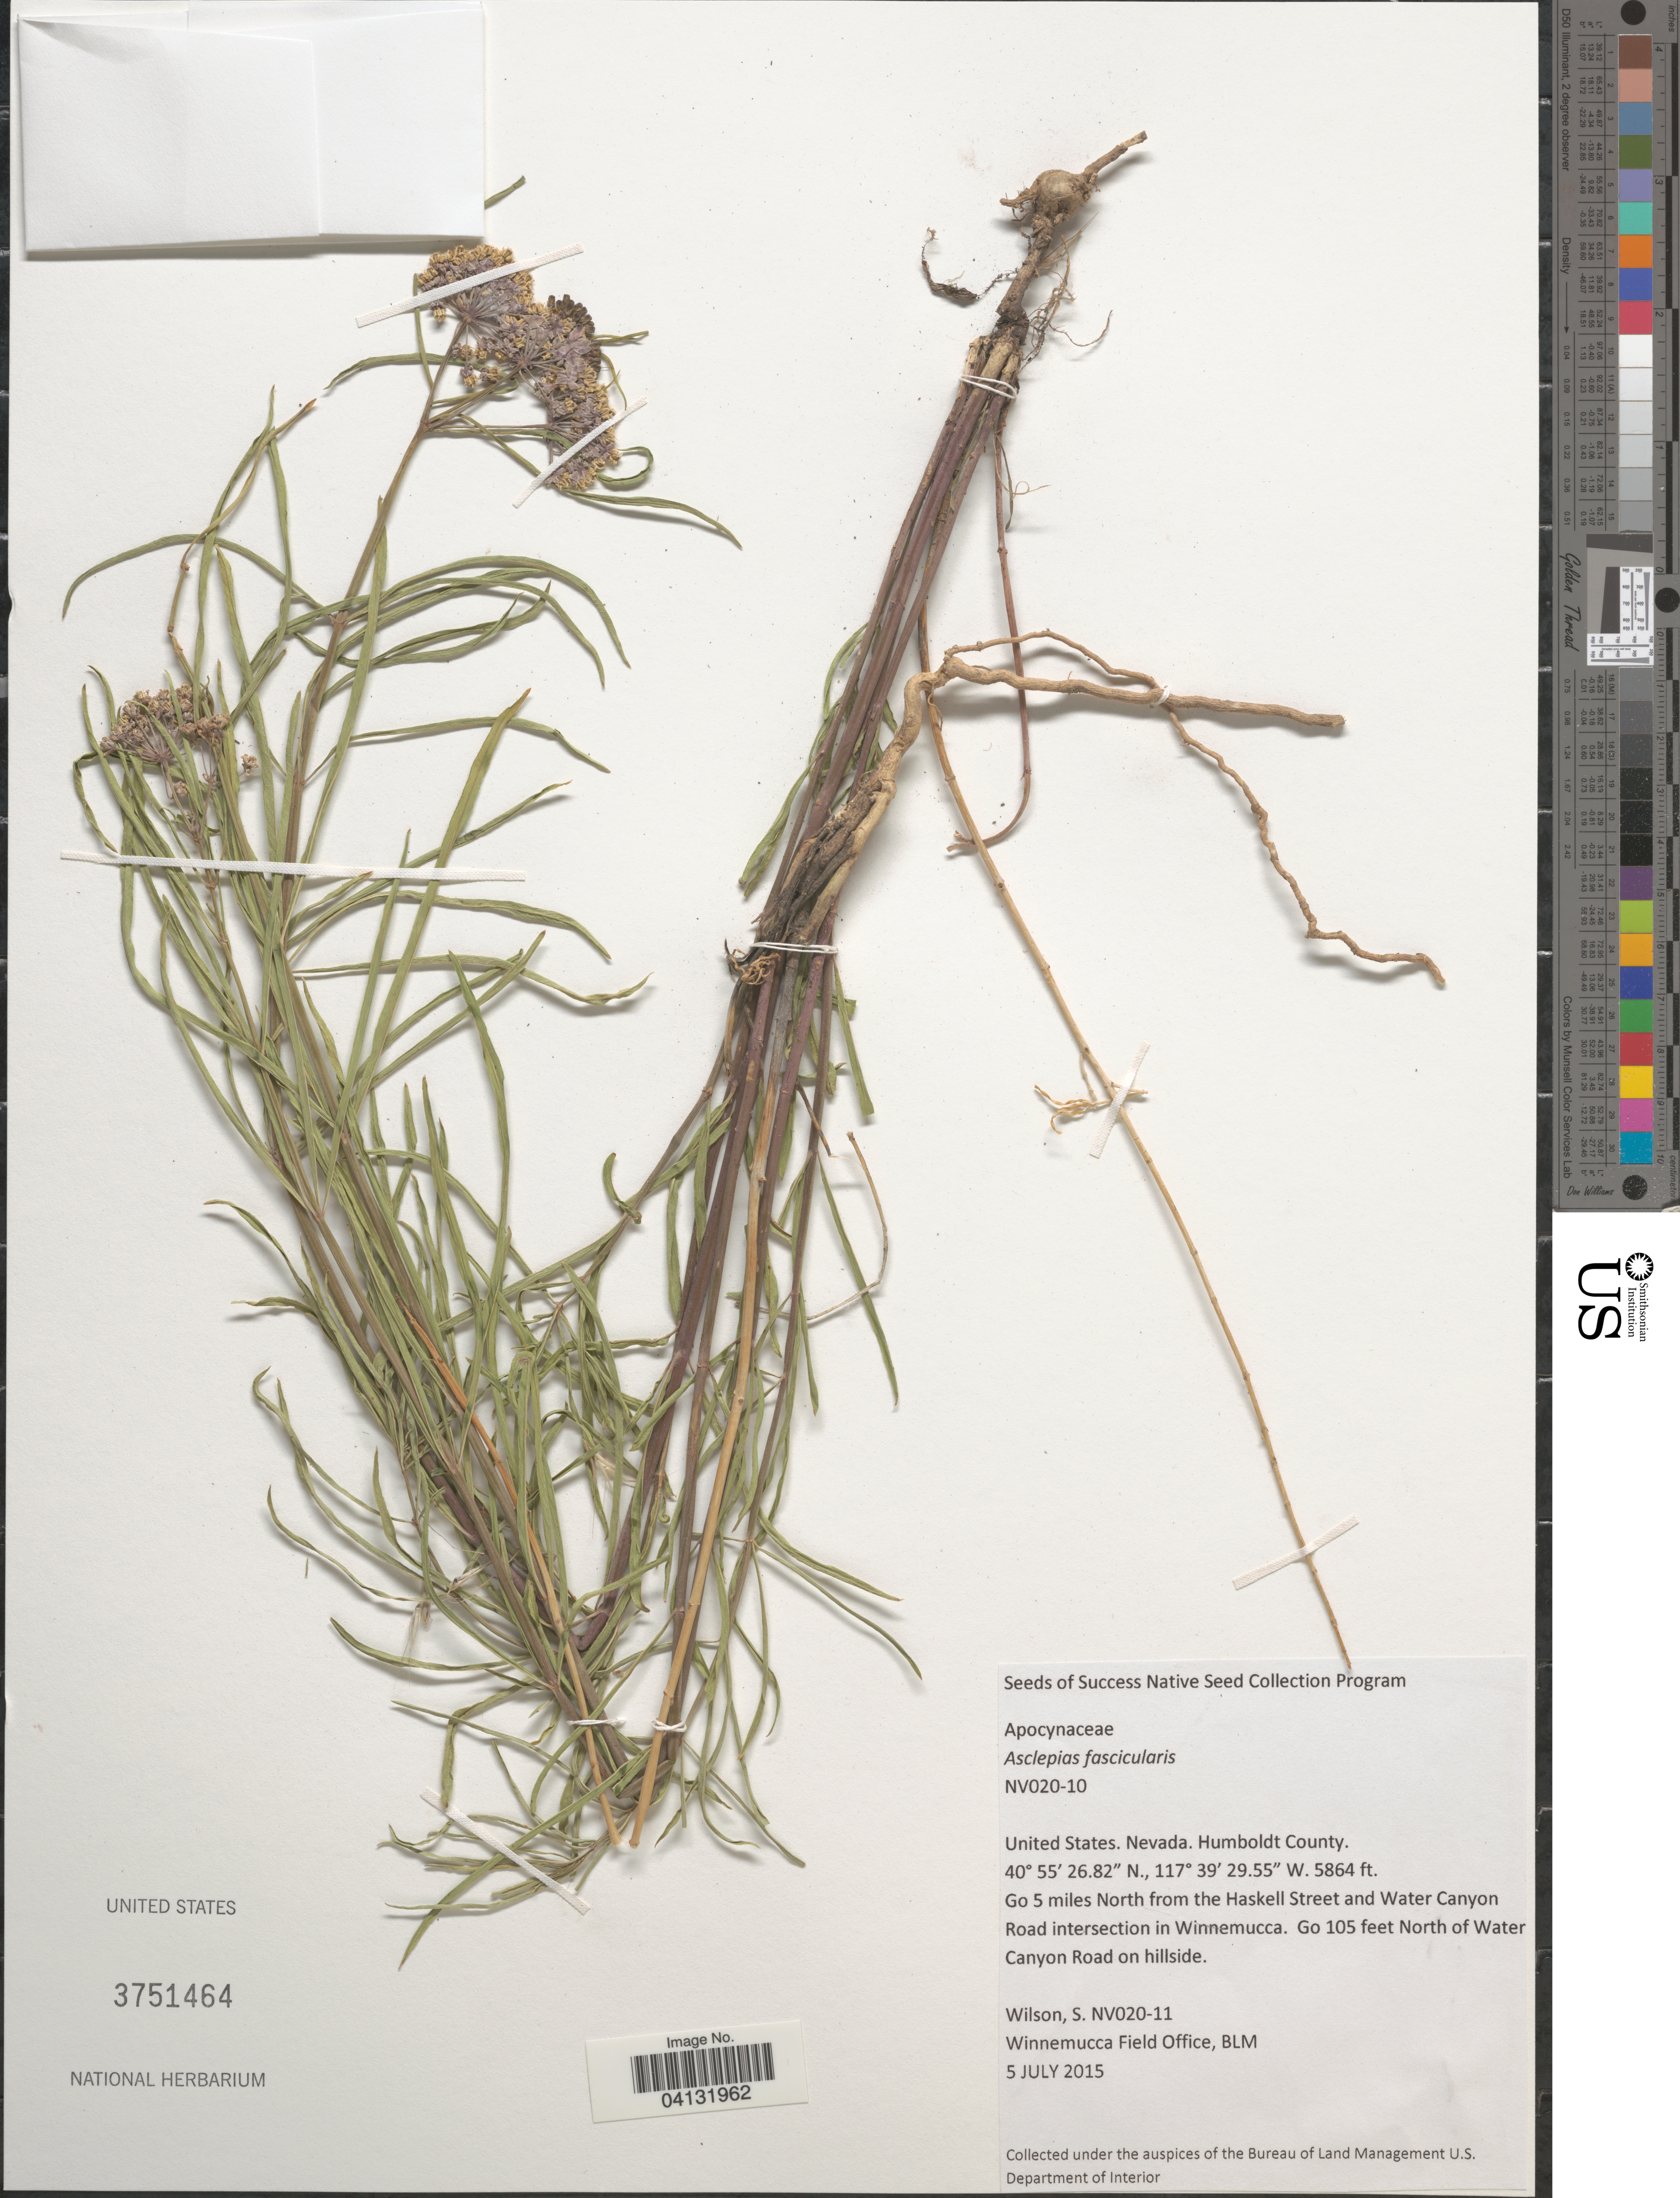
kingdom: Plantae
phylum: Tracheophyta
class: Magnoliopsida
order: Gentianales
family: Apocynaceae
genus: Asclepias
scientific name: Asclepias fascicularis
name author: Decne.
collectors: S. Wilson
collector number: NV020-11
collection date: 2015-07-05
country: United States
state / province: Nevada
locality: Humboldt County. Go 5 miles North from the Haskell Street and Water Canyon Road intersection in Winnemucca. Go 105 feet North of Water Canyon Road on hillside.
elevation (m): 1787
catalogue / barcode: US 3751464